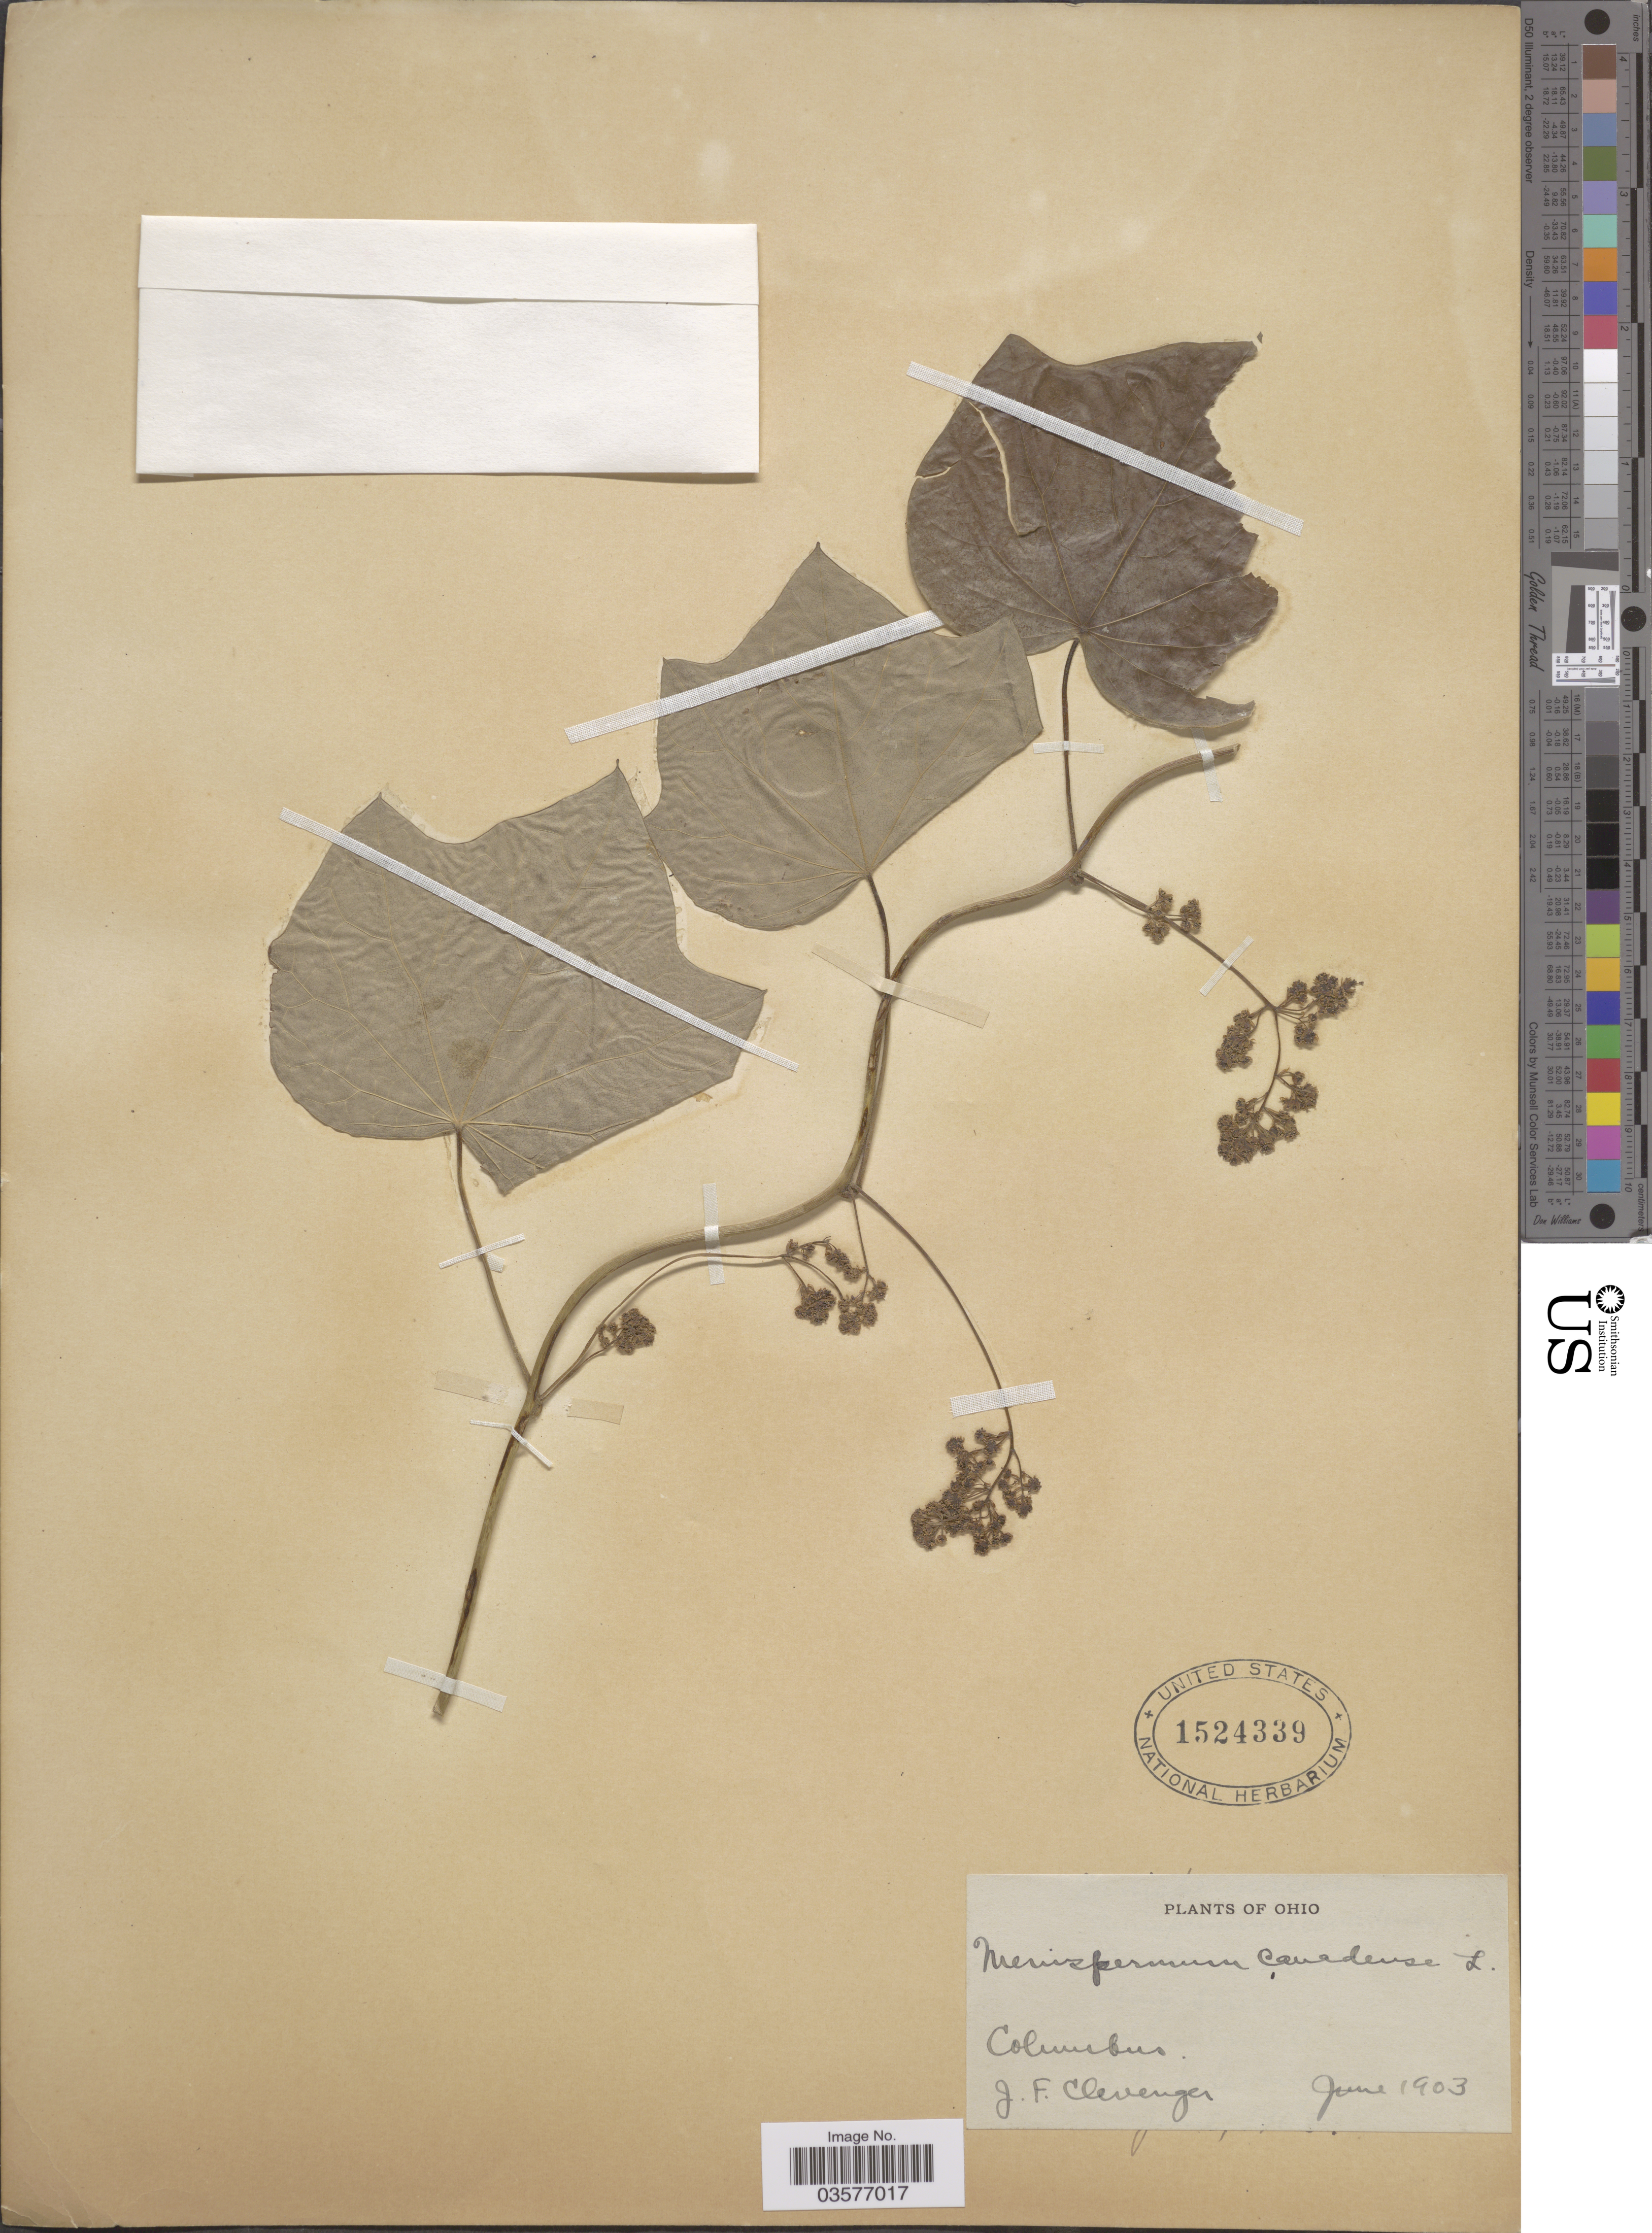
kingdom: Plantae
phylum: Tracheophyta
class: Magnoliopsida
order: Ranunculales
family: Menispermaceae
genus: Menispermum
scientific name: Menispermum canadense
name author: L.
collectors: J. F. Clevenger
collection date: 1903-06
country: United States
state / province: Ohio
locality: Columbus.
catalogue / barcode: US 1524339